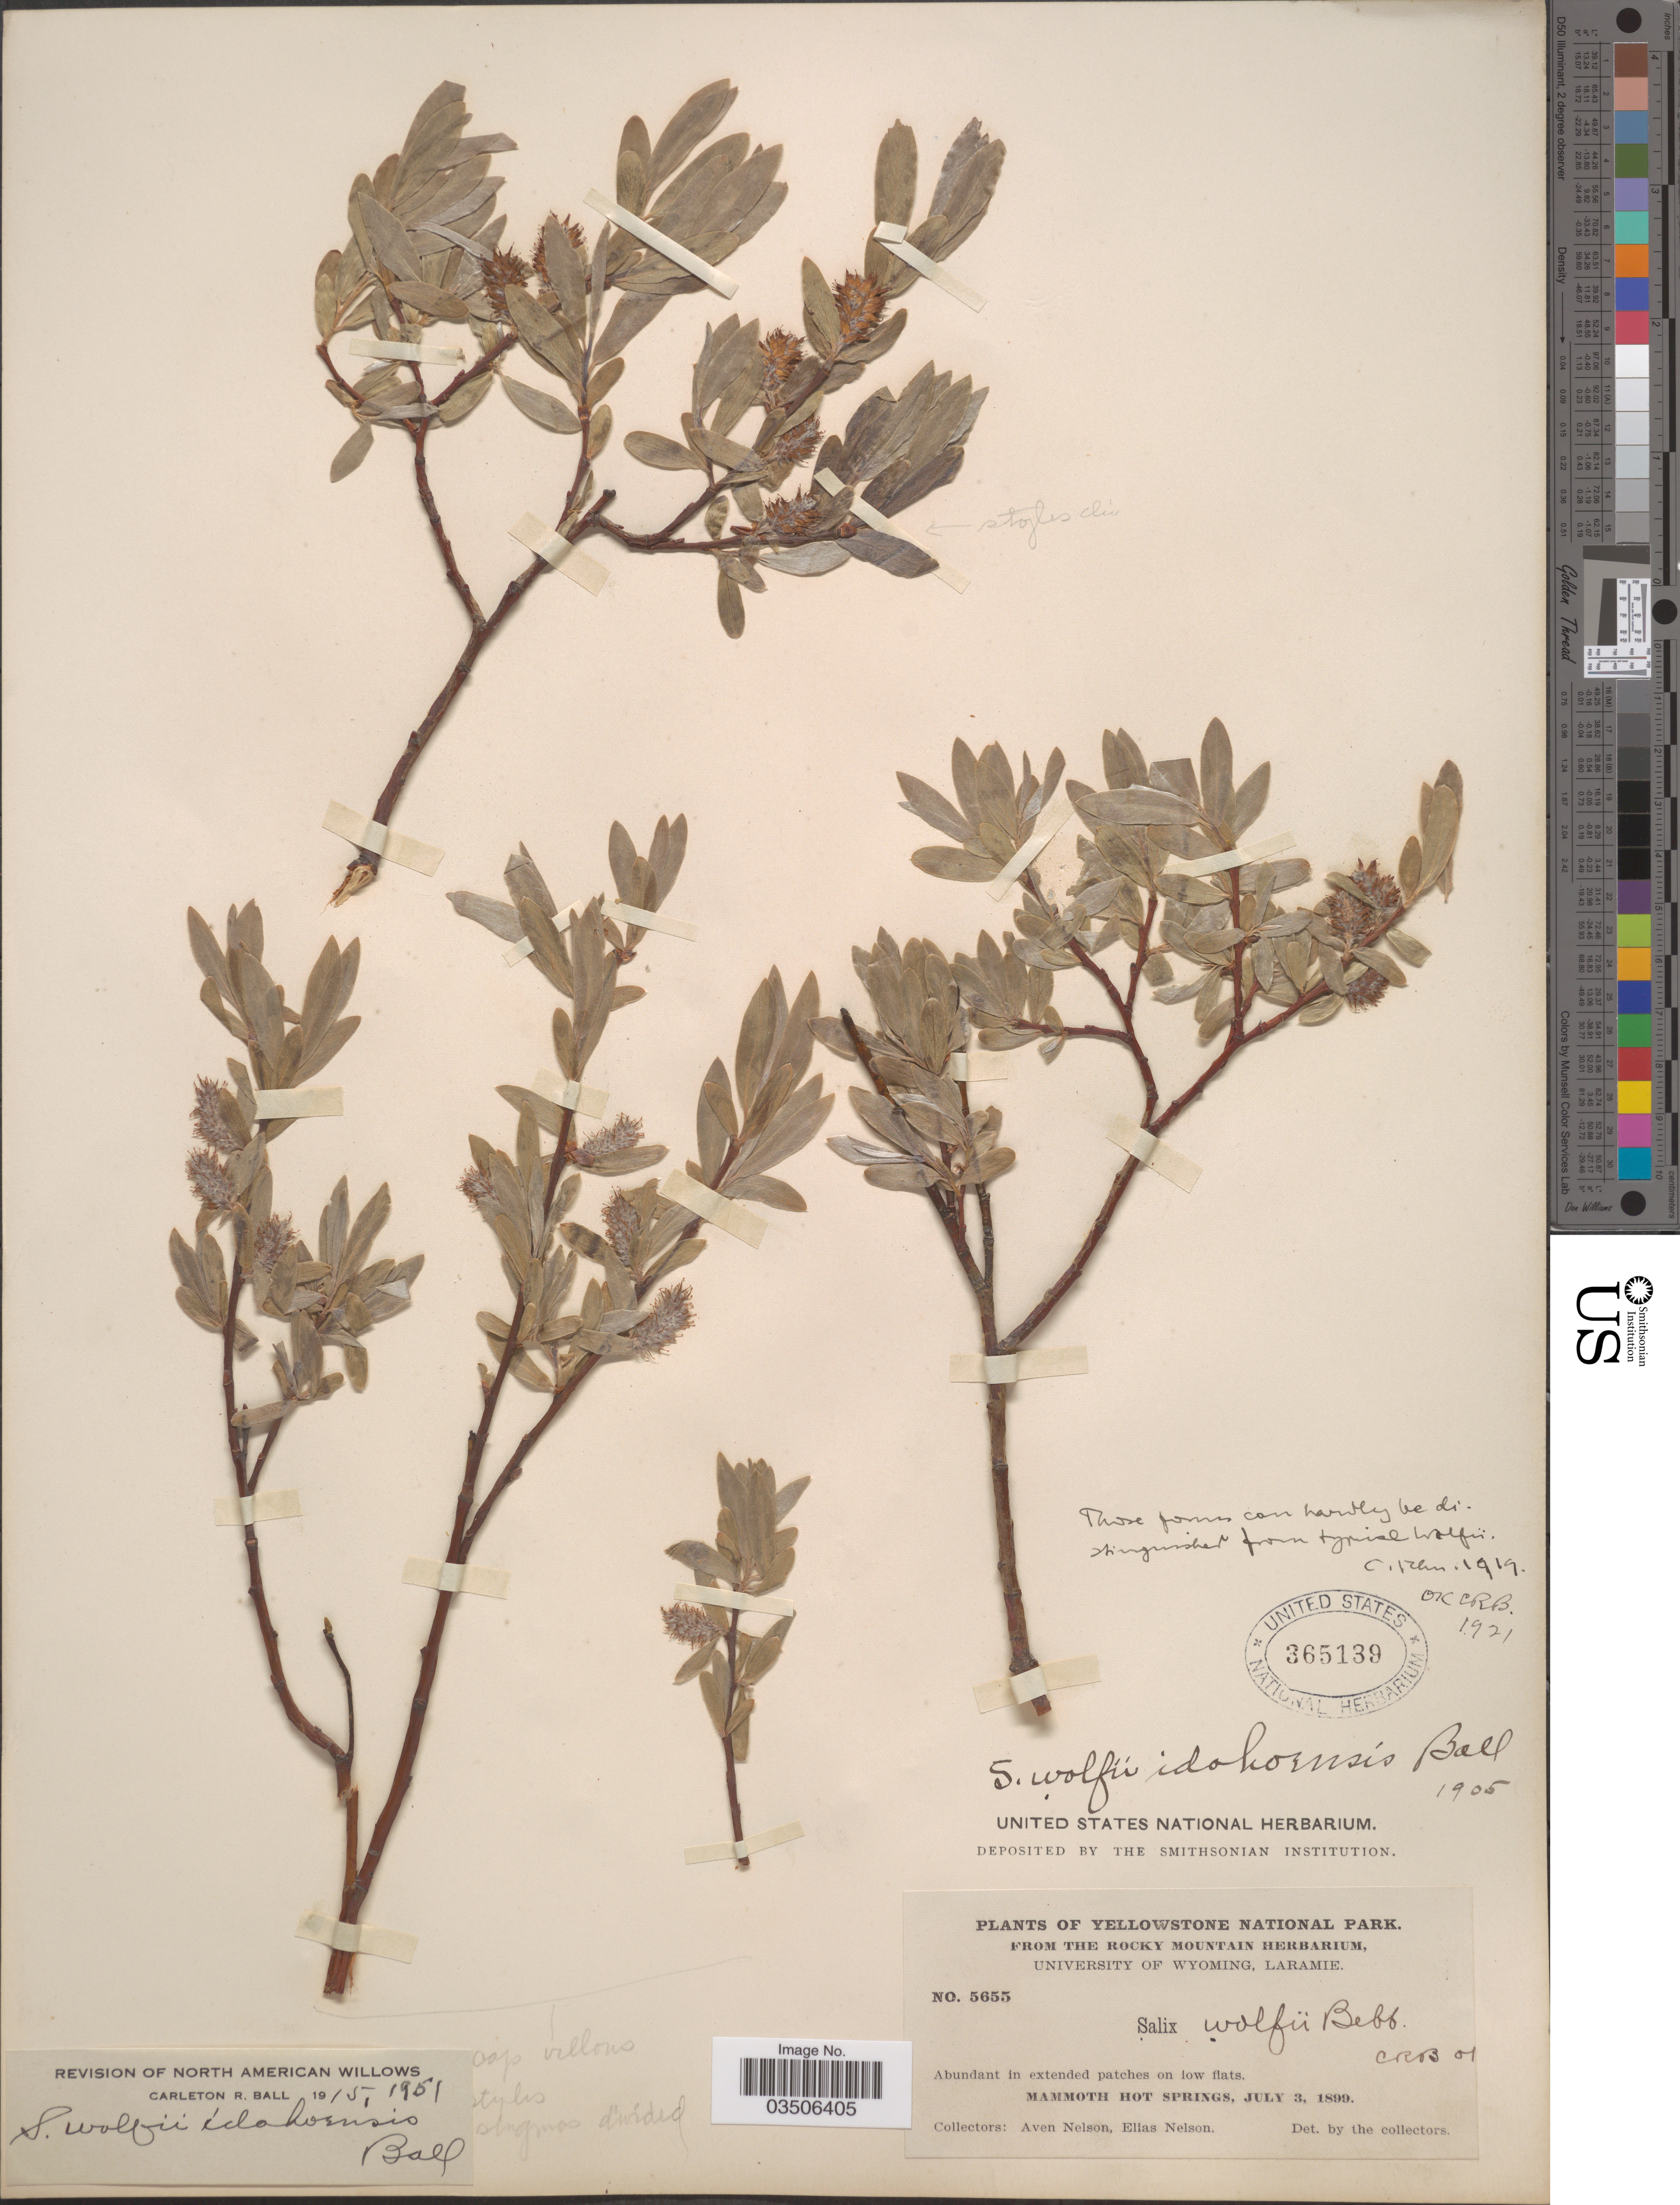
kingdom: Plantae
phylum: Tracheophyta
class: Magnoliopsida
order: Malpighiales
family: Salicaceae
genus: Salix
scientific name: Salix wolfii var. idahoensis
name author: C.R. Ball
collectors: A. Nelson & E. Nelson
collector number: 5655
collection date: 1899-07-03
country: United States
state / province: Wyoming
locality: Yellowstone National Park. Mammoth Hot Springs.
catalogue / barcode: US 365139